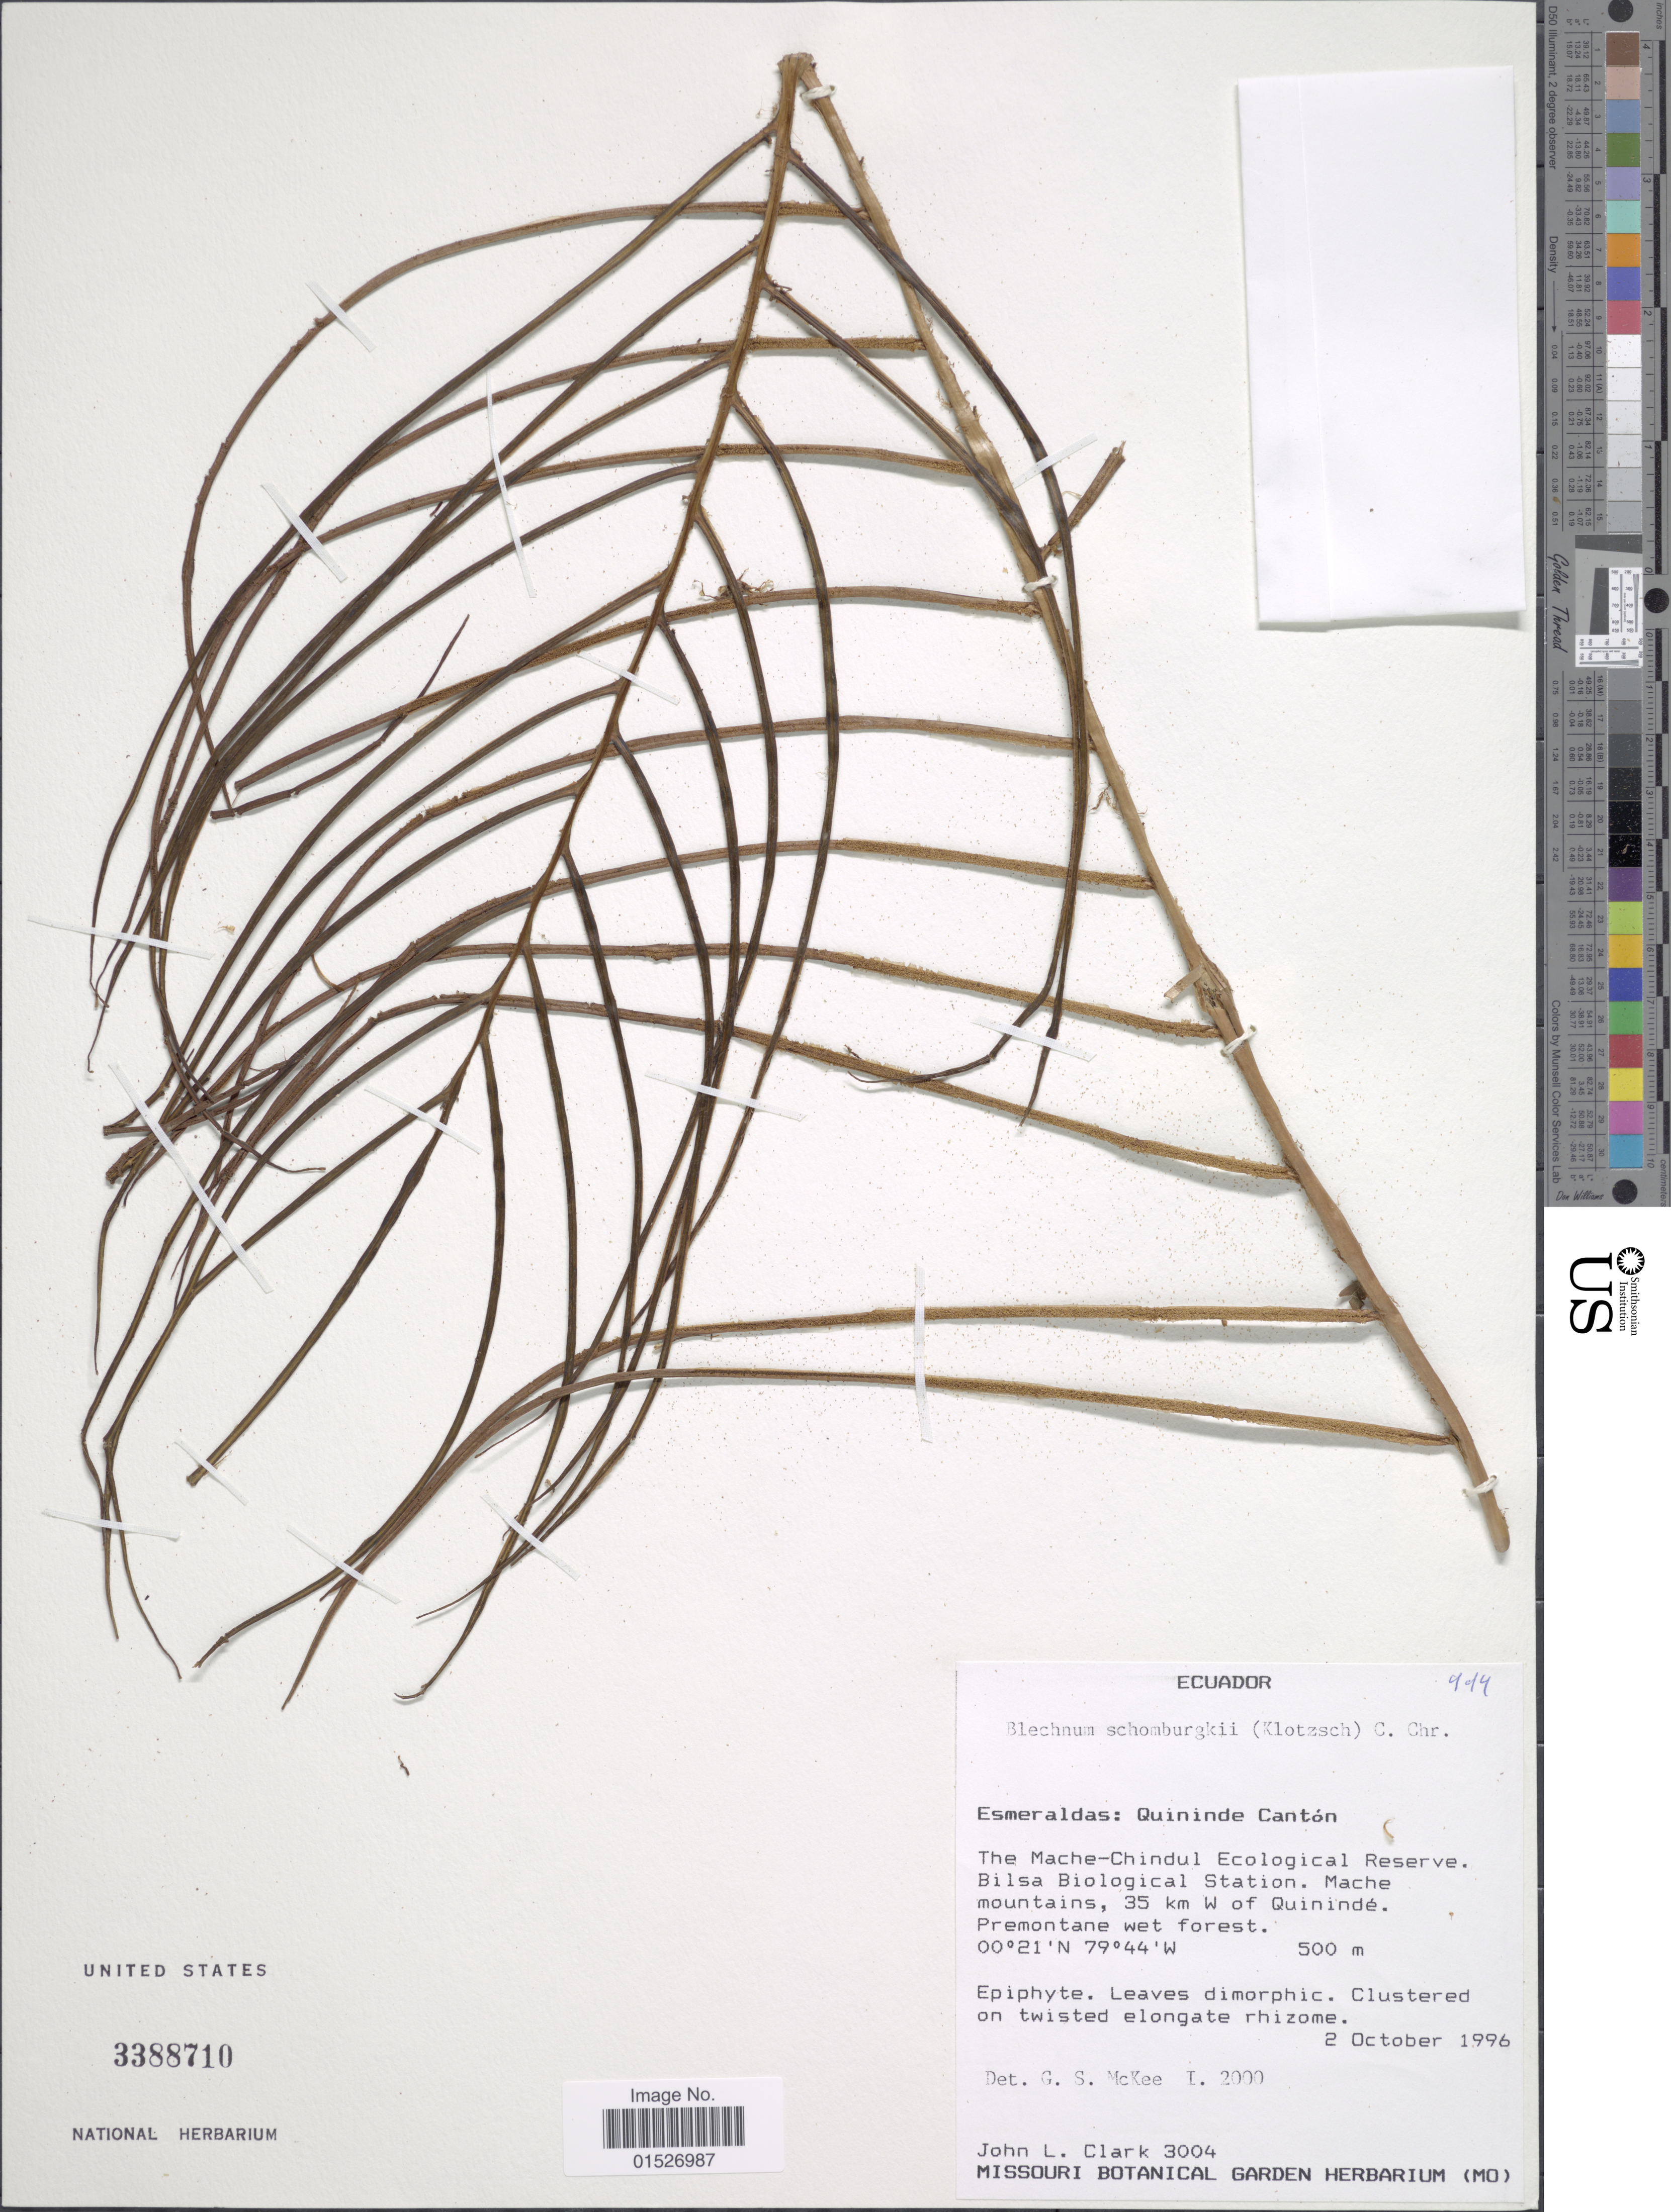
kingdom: Plantae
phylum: Tracheophyta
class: Polypodiopsida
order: Polypodiales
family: Blechnaceae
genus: Blechnum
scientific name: Blechnum schomburgkii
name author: (Klotzsch) C. Chr.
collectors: J. L. Clark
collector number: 3004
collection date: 1996-10-02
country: Ecuador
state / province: Esmeraldas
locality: Esmeraldas: Quininde Canton, The Mache-Chindul Ecological Reserve, Bilsa Biological Station, Mache mountains, 35 km W of Quininde.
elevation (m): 500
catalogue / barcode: US 3388710